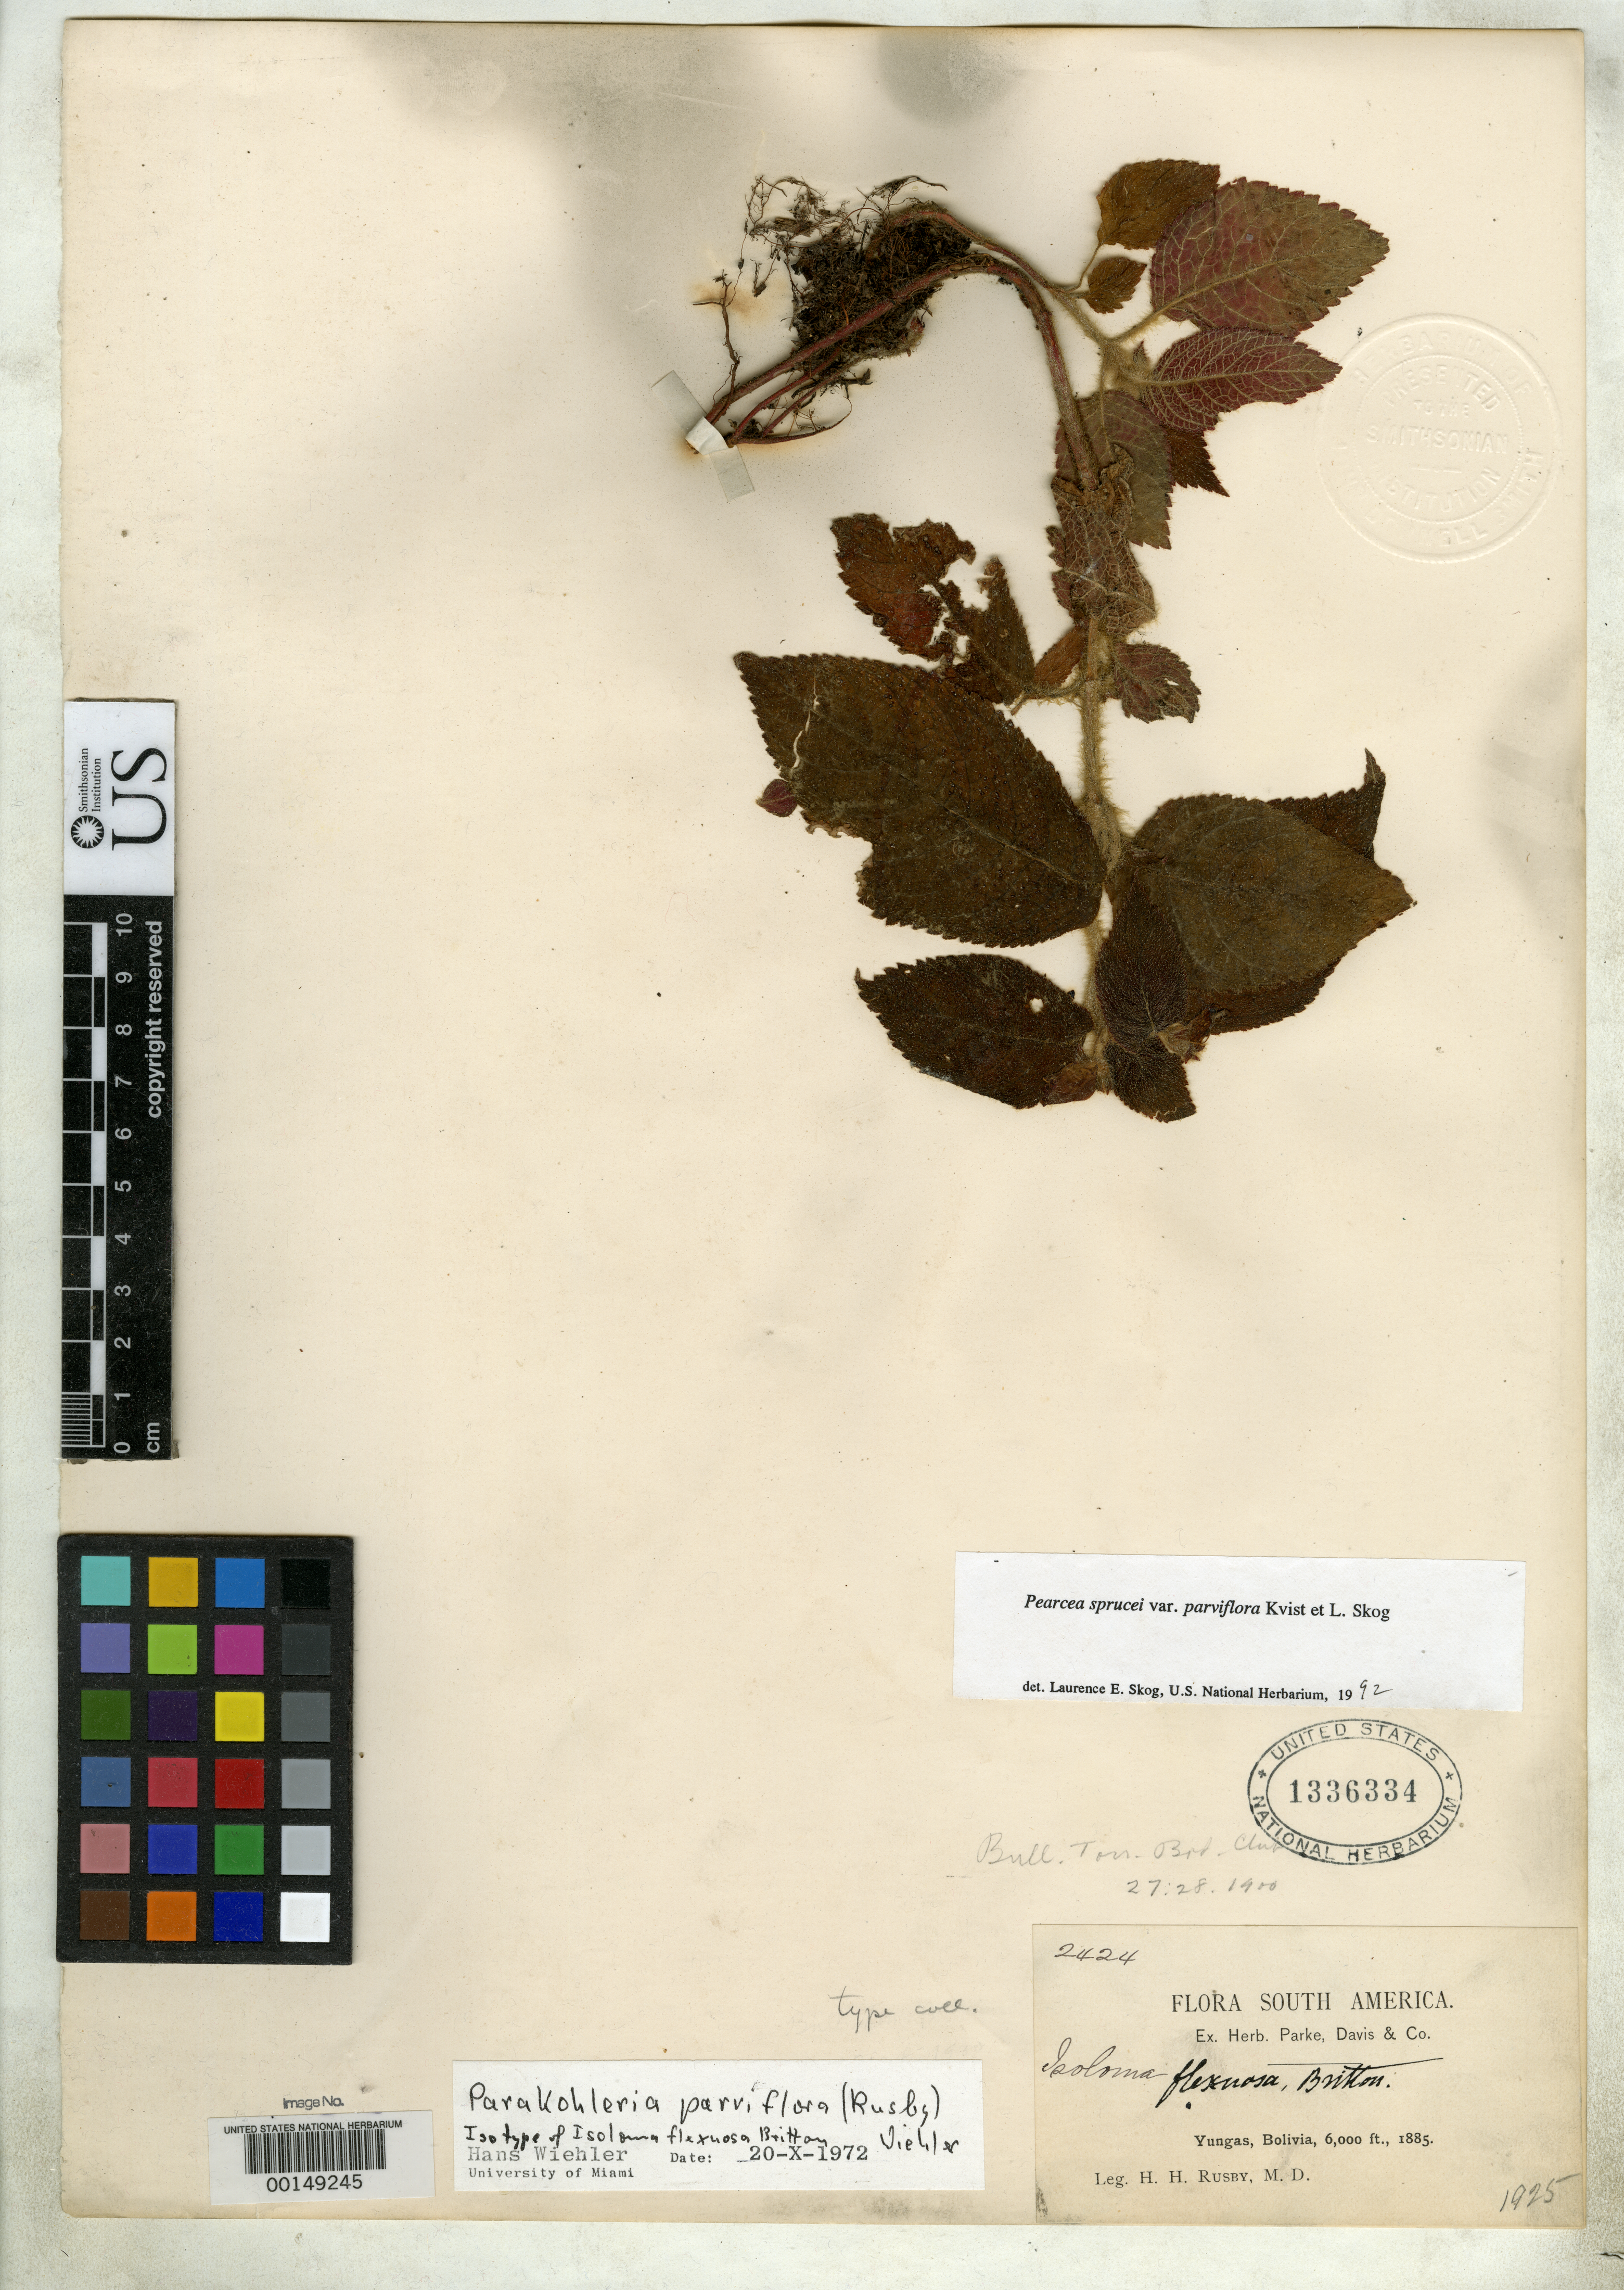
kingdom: Plantae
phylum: Tracheophyta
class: Magnoliopsida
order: Lamiales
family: Gesneriaceae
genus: Isoloma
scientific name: Isoloma flexuosum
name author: Rusby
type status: Isotype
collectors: H. H. Rusby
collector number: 2424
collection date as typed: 1885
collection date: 1885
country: Bolivia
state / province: La Paz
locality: Yungas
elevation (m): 1829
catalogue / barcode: US 1336334